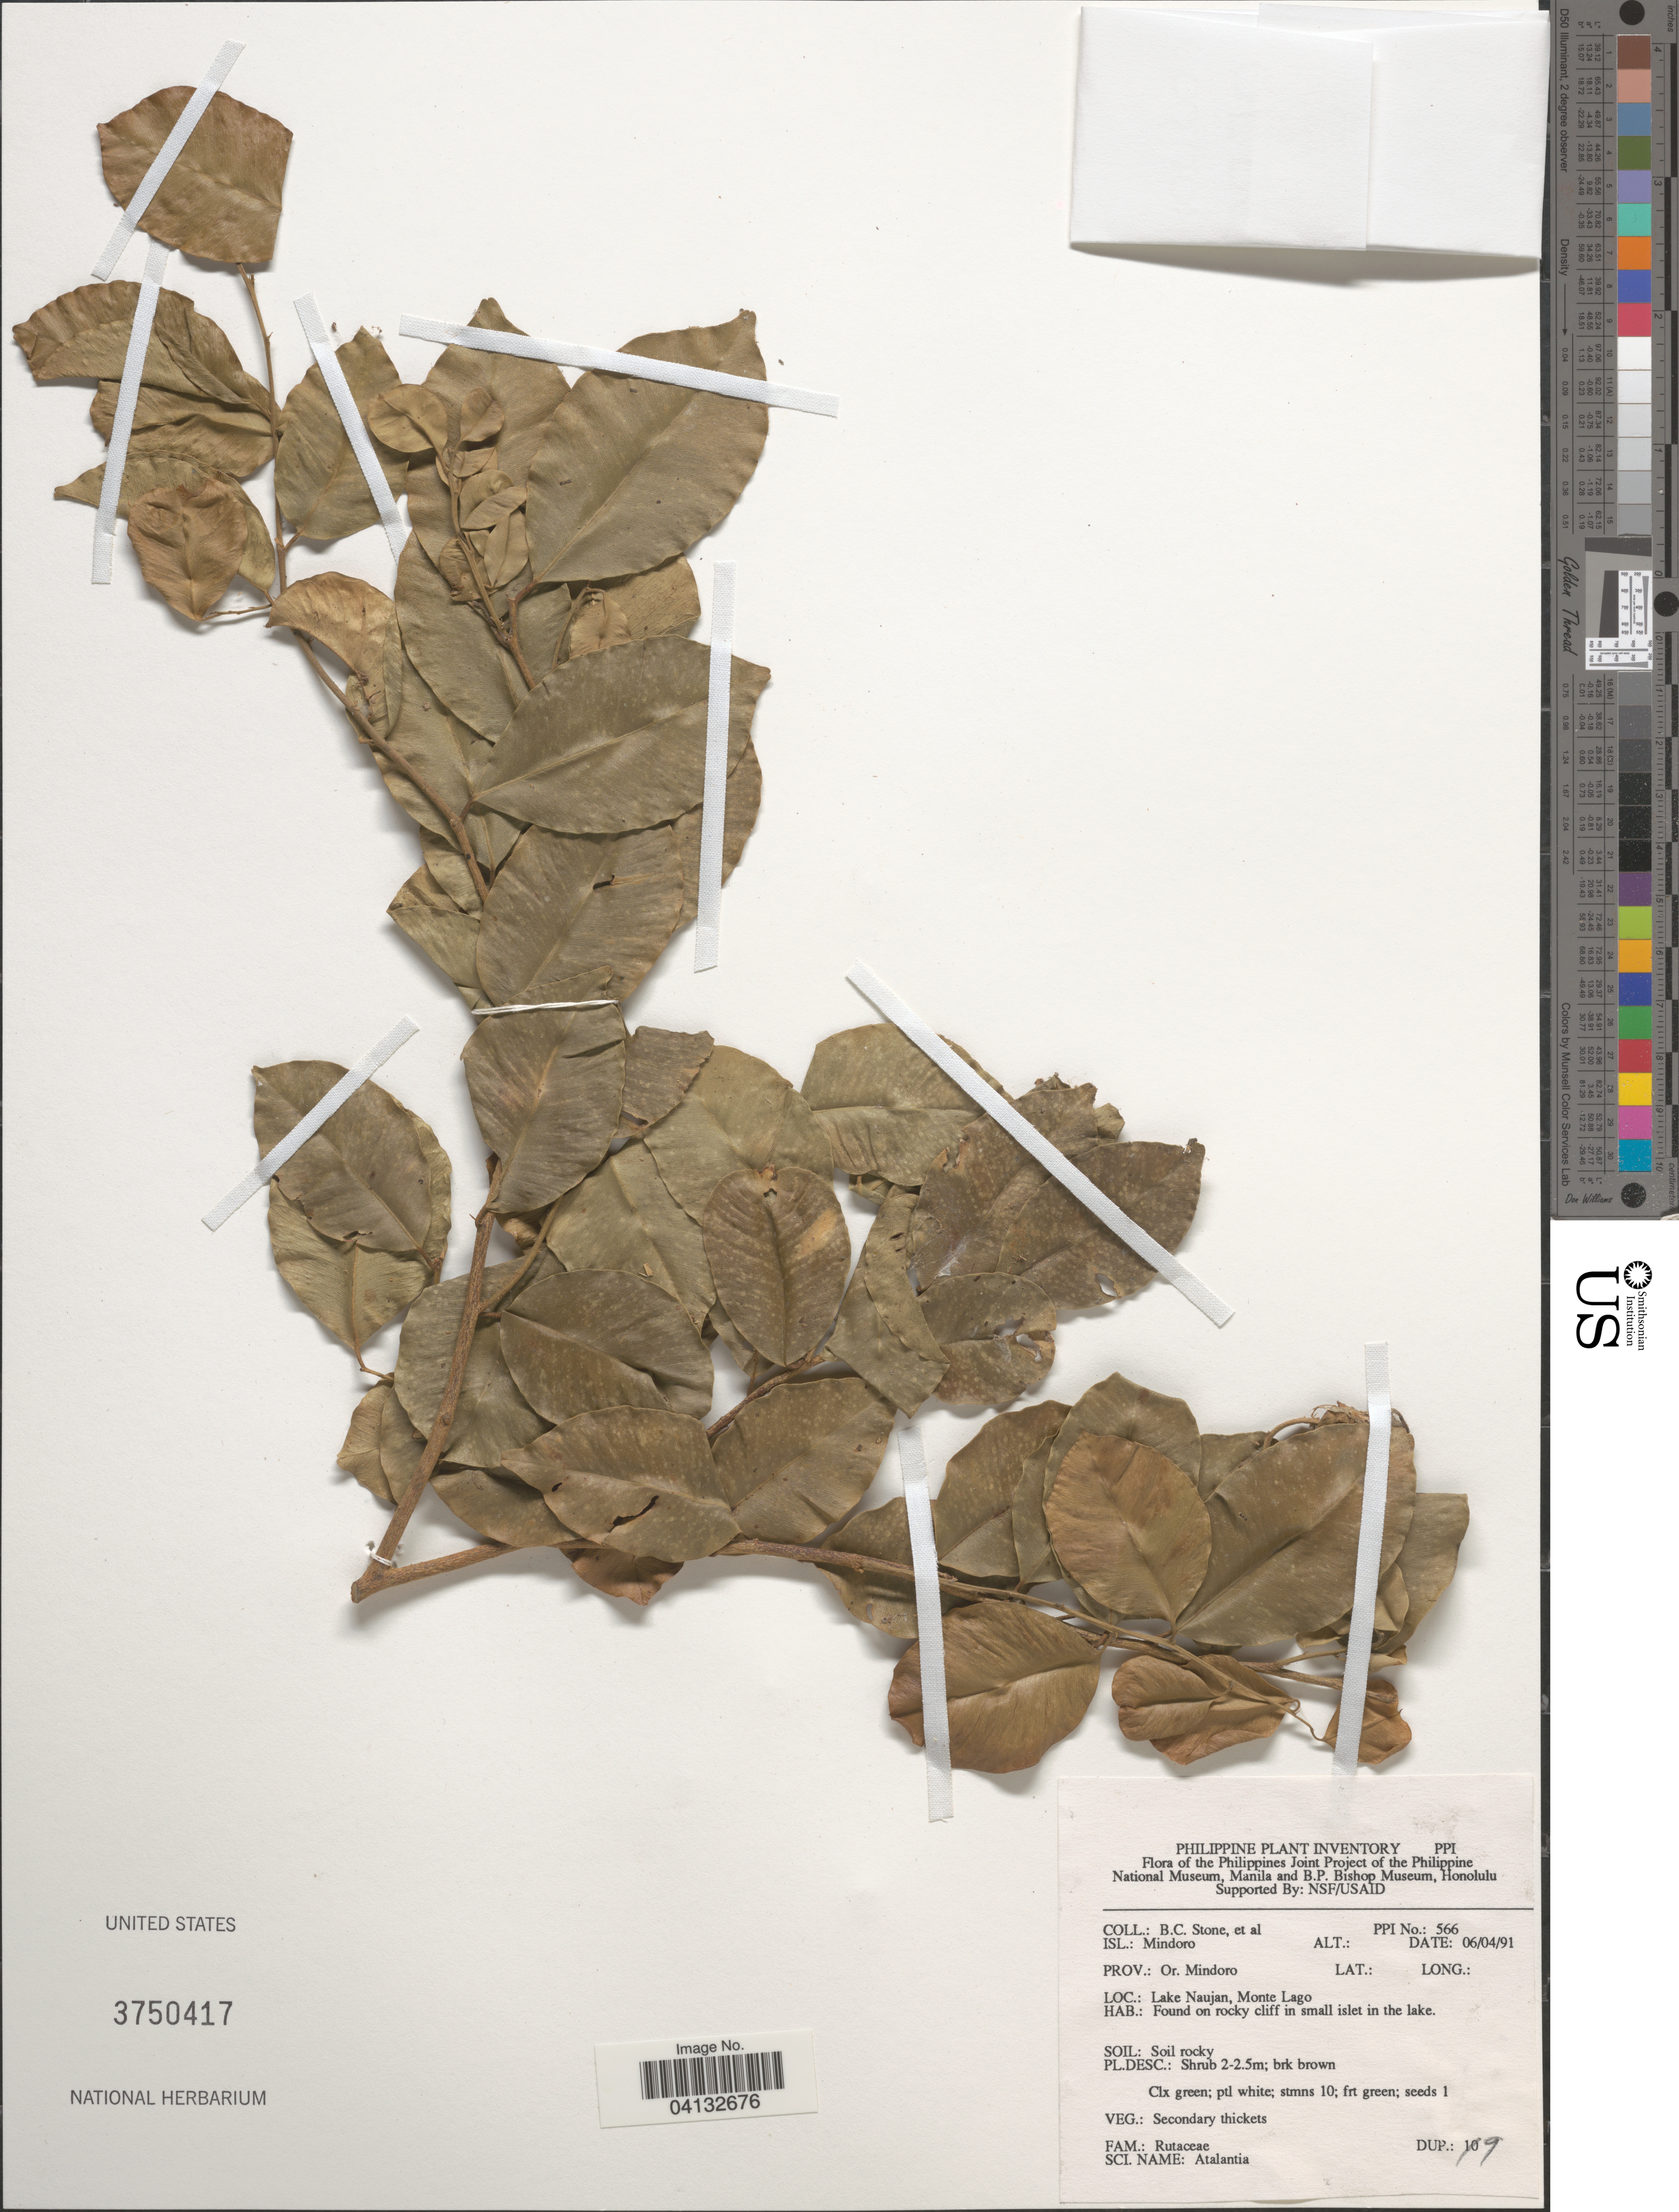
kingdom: Plantae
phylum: Tracheophyta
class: Magnoliopsida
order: Sapindales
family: Rutaceae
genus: Atalantia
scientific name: Atalantia sp.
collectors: B. C. Stone & et al.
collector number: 566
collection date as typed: Transcribed d/m/y: 6/4/91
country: Philippines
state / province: Mimaropa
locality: Isl.: Mindoro. Prov.: Or. Mindoro. Lake Naujan, Monte Lago.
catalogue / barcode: US 3750417